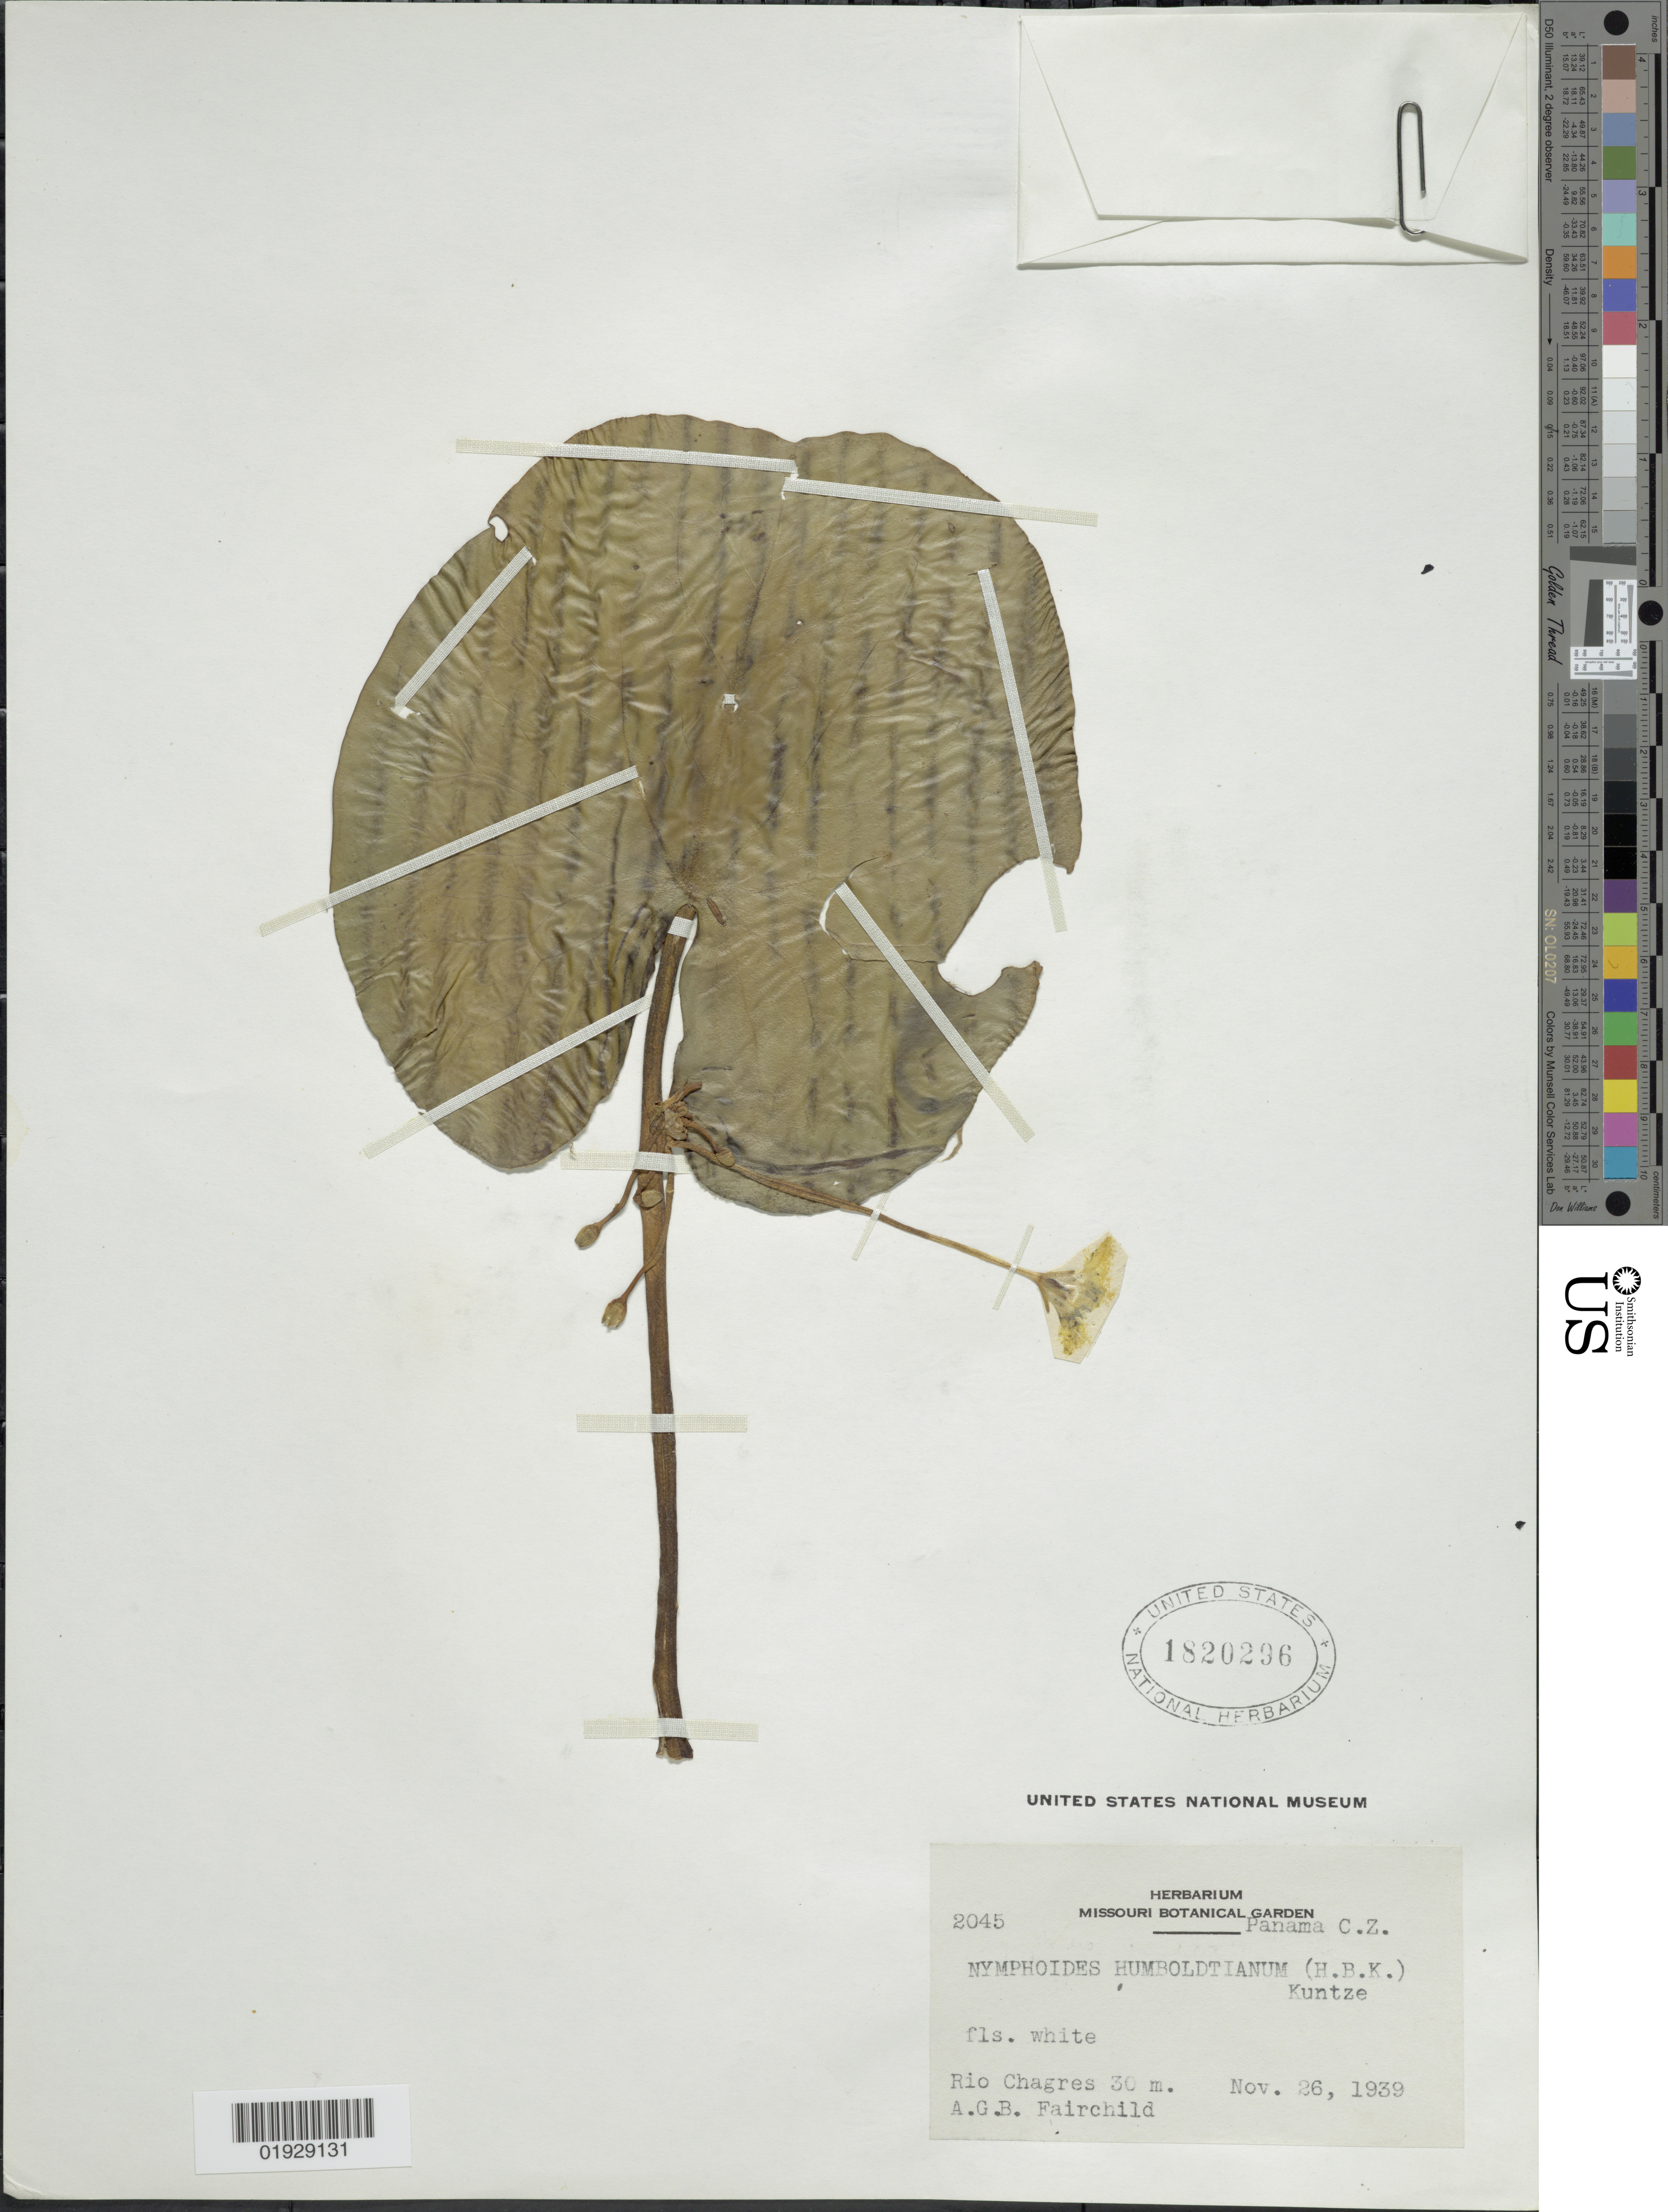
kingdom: Plantae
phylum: Tracheophyta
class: Magnoliopsida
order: Asterales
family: Menyanthaceae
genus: Nymphoides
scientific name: Nymphoides humboldtiana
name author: (Kunth) Kuntze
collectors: A. Fairchild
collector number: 2045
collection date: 1939-11-26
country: Panama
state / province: Colón / Panamá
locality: Panama C.Z. Rio Chagres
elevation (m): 30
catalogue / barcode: US 1820296